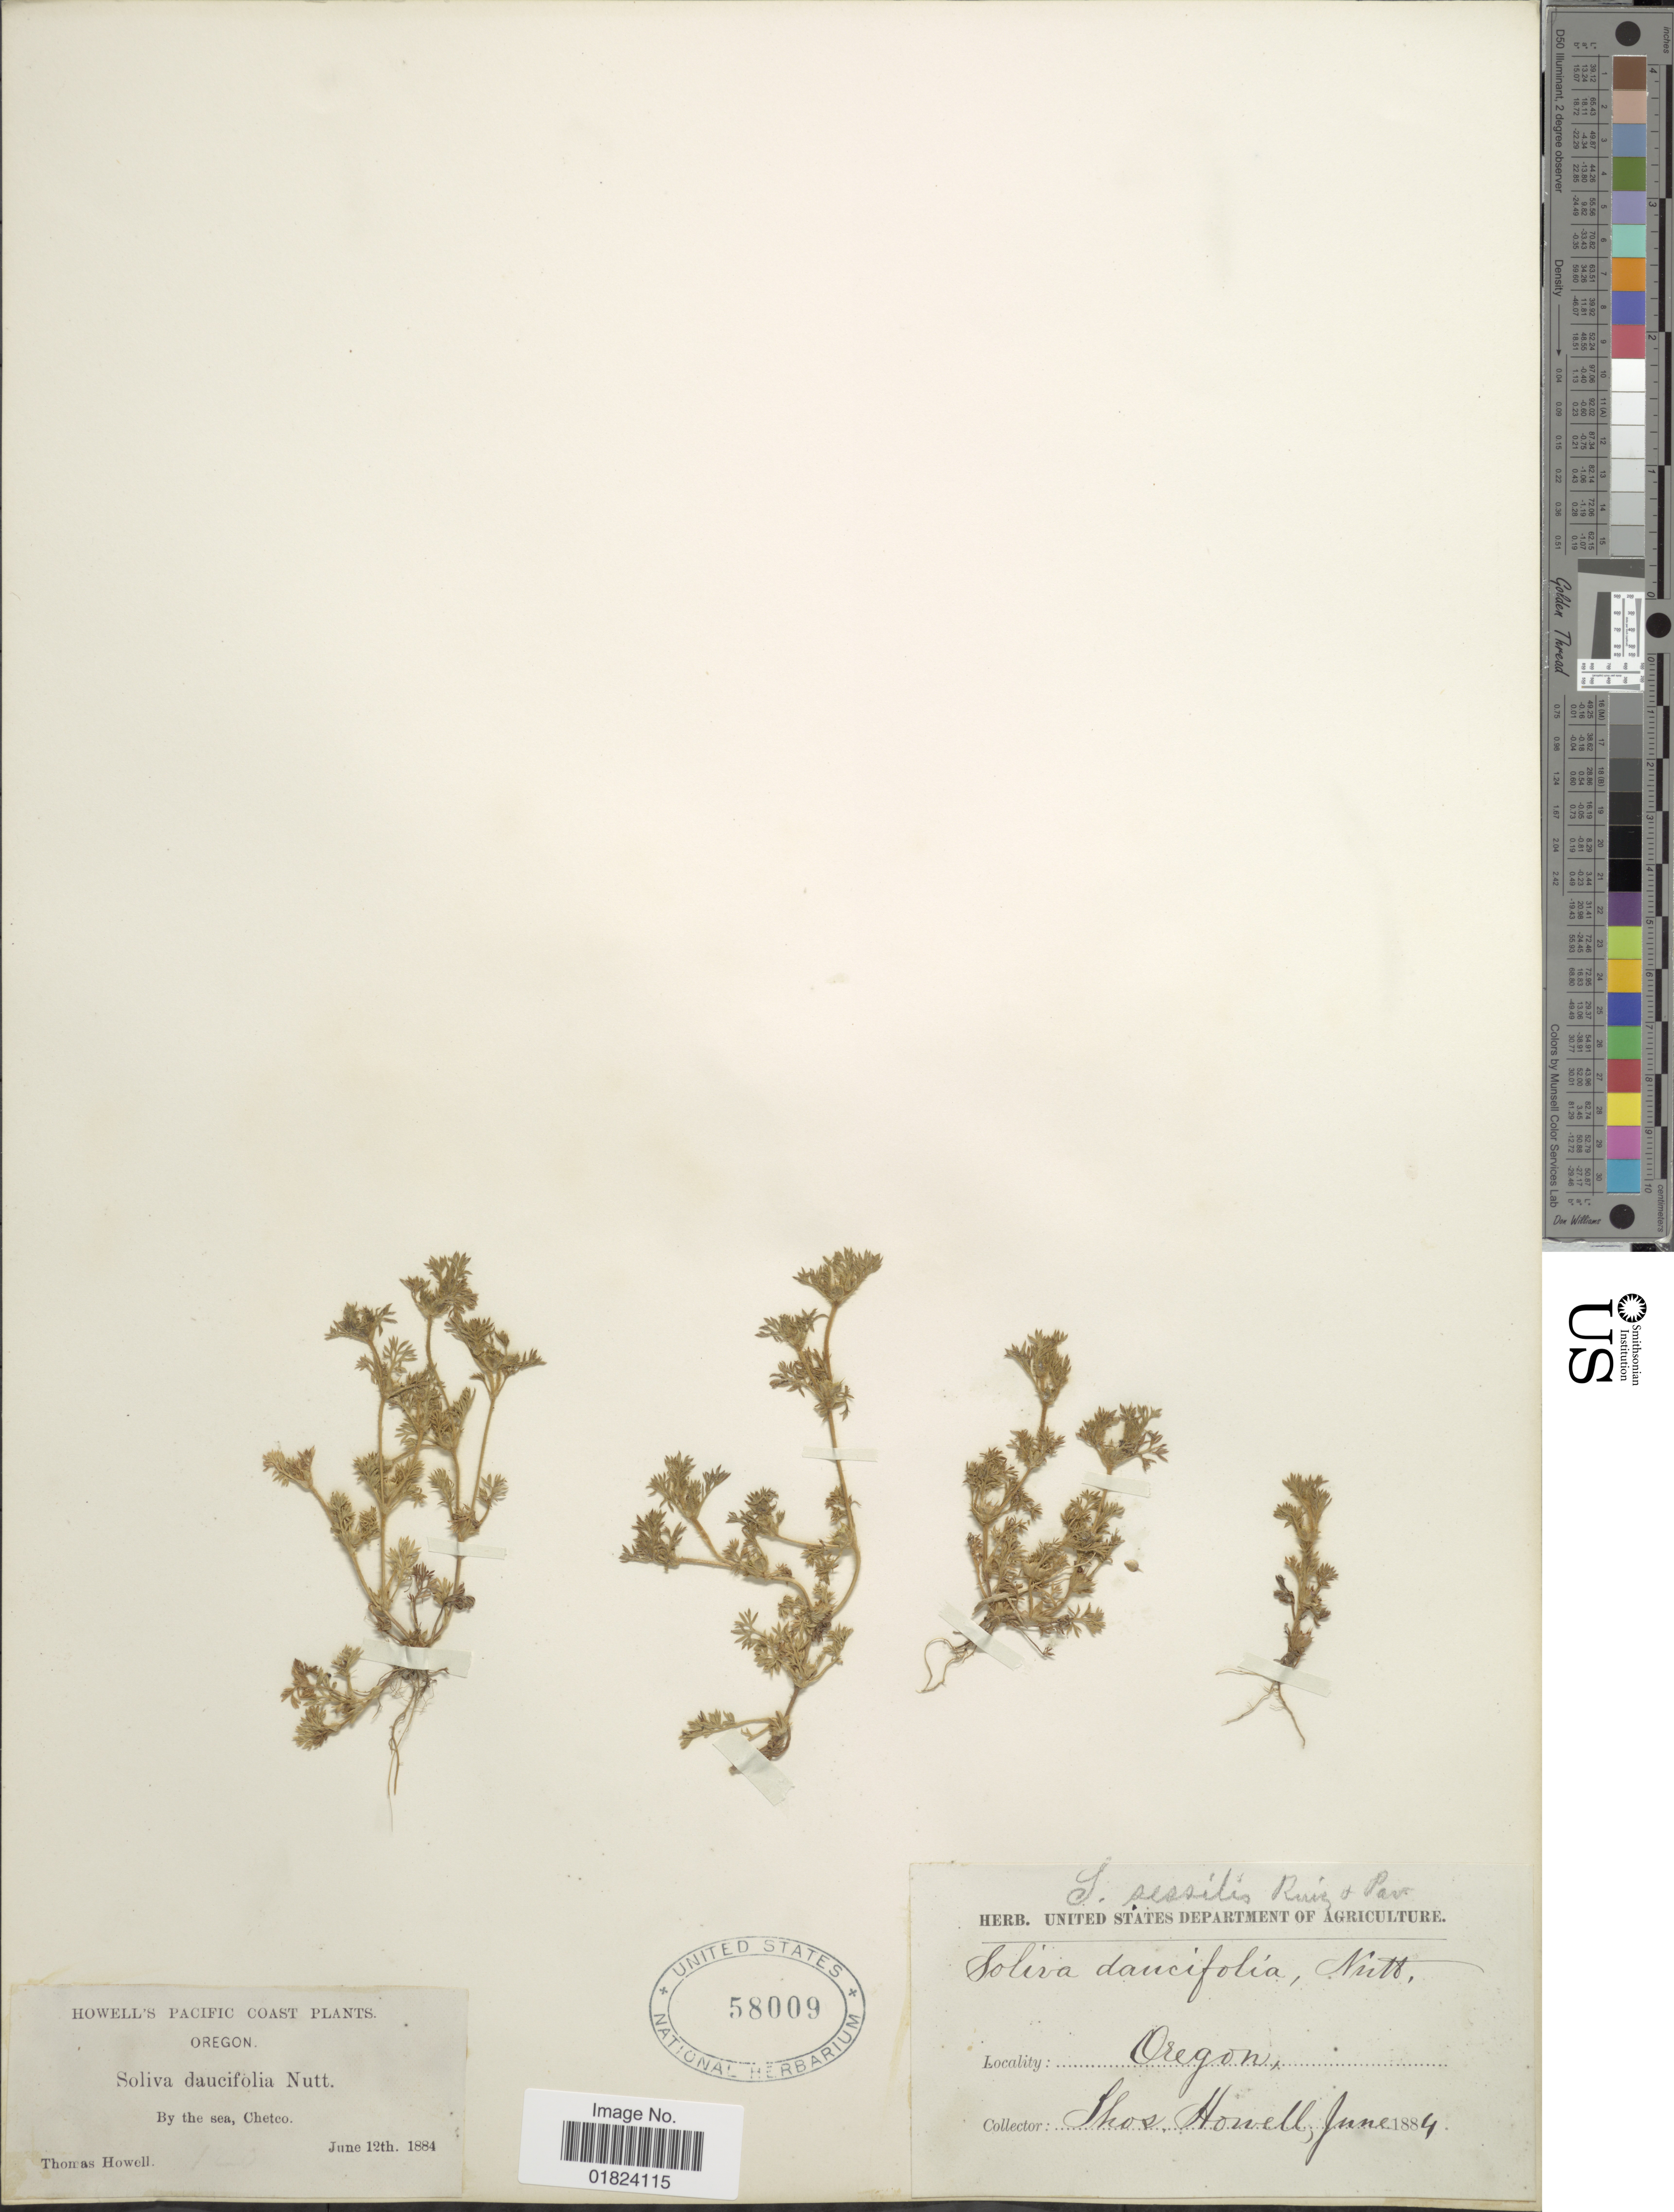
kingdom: Plantae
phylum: Tracheophyta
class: Magnoliopsida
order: Asterales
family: Asteraceae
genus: Soliva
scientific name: Soliva daucifolia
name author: Nutt.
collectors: T. Howell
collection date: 1884-06-12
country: United States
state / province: Oregon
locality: Pacific Coast, by the sea, Chetco.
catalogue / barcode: US 58009